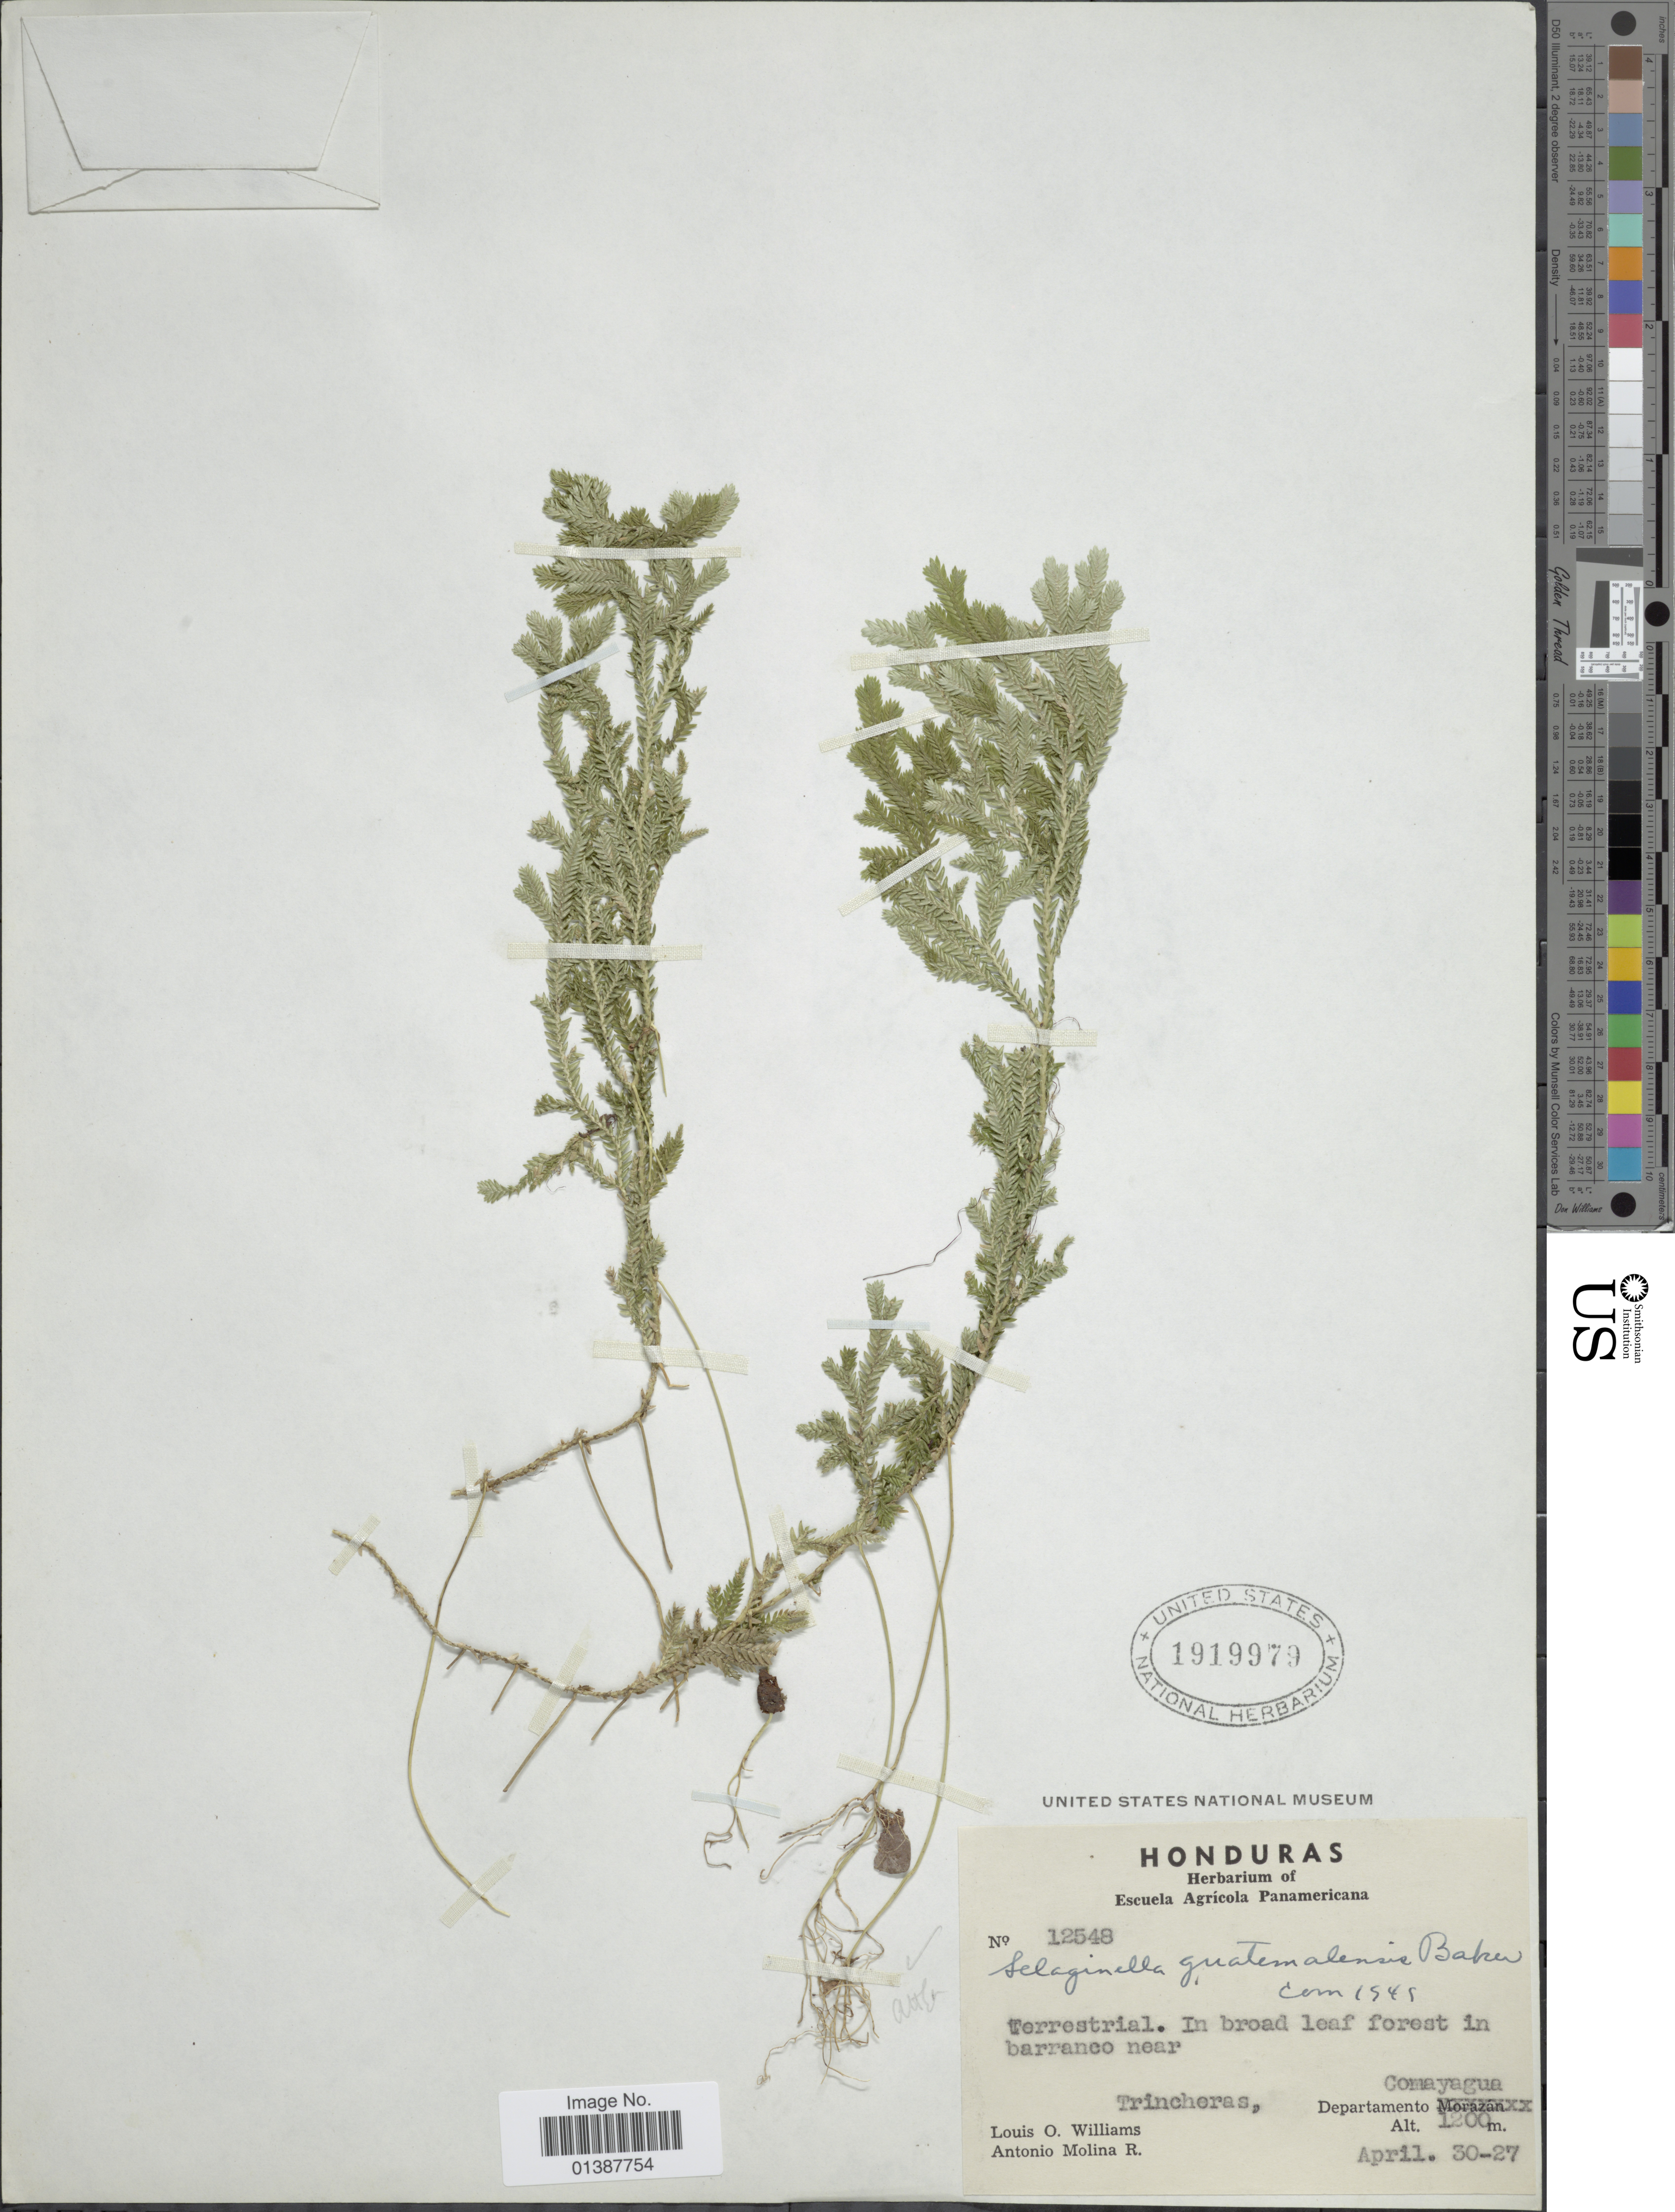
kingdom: Plantae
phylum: Tracheophyta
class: Lycopodiopsida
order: Selaginellales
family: Selaginellaceae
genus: Selaginella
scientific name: Selaginella guatemalensis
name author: Baker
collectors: L. O. Williams & A. Molina R.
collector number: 12548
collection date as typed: Transcribed d/m/y: 30/4/27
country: Honduras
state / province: Comayagua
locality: In broad leaf forest in barranco near Trincheras, Departamento Comayagua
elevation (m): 1200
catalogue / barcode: US 1919979